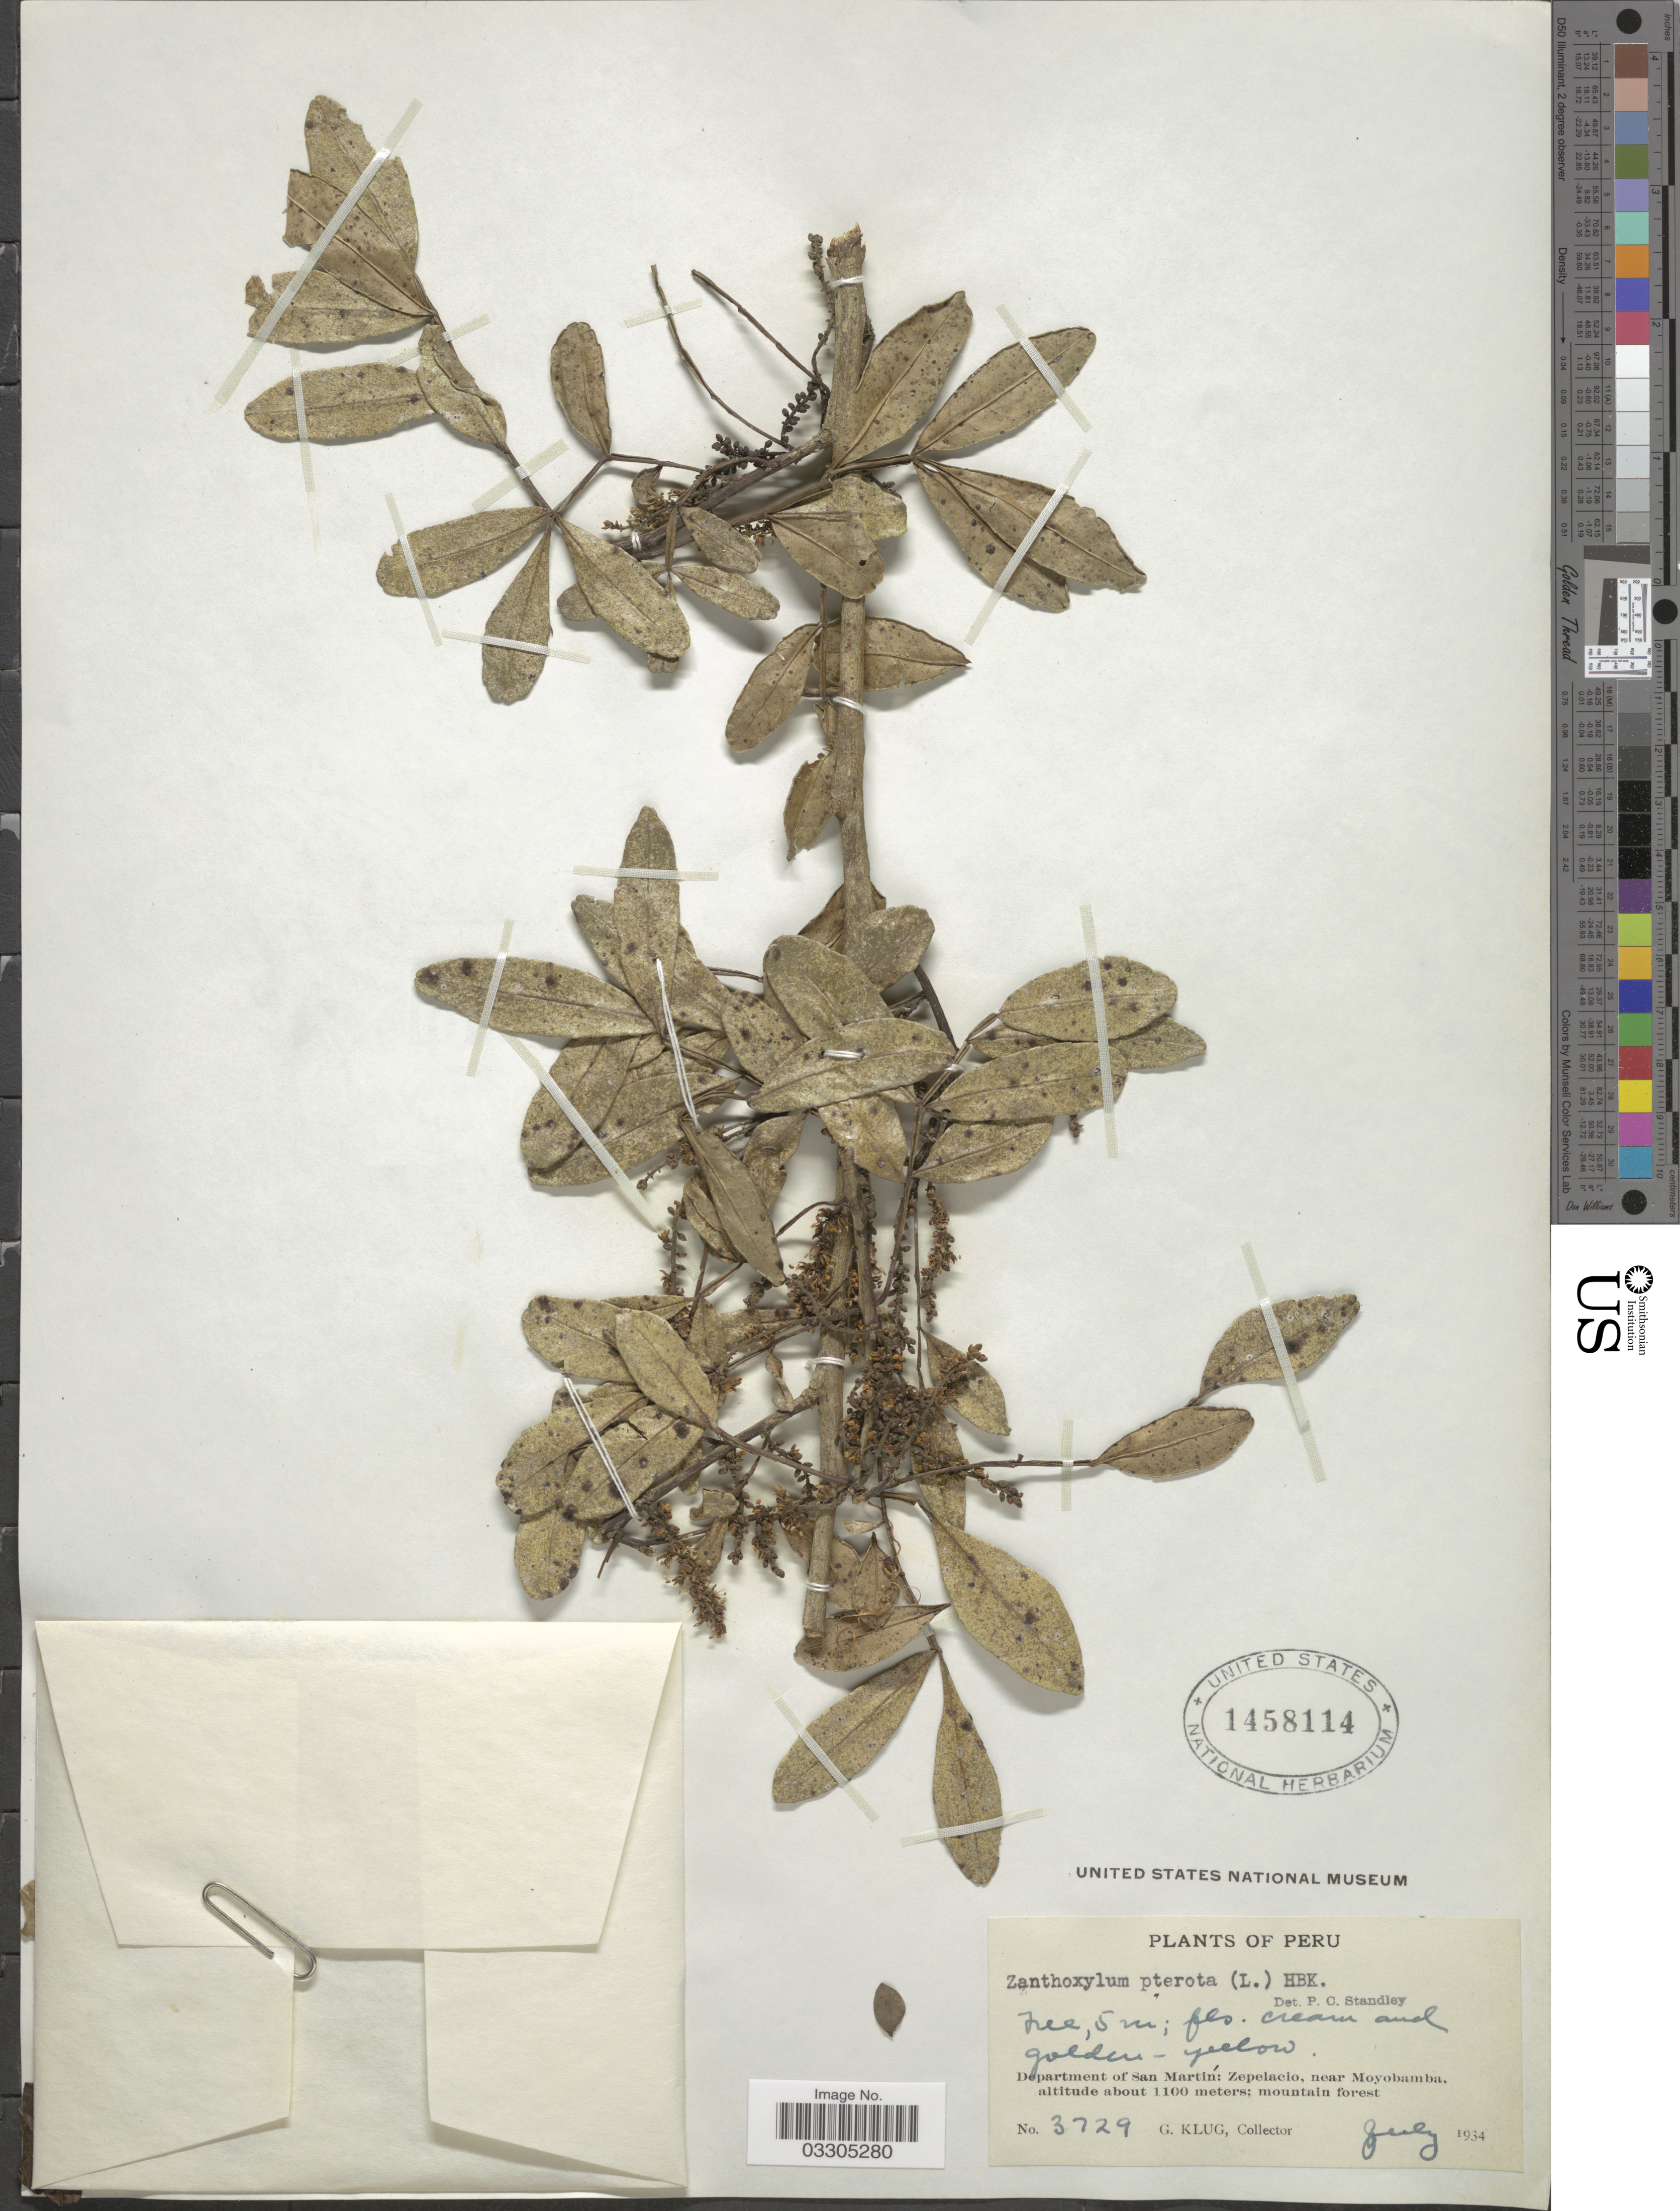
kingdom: Plantae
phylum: Tracheophyta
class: Magnoliopsida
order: Sapindales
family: Rutaceae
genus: Zanthoxylum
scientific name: Zanthoxylum fagara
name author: (L.) Sarg.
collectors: G. Klug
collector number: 3729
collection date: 1934-07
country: Peru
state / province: San Martín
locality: Department of San Martín: Zepelacio, near Moyobamba.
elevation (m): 1100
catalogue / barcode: US 1458114